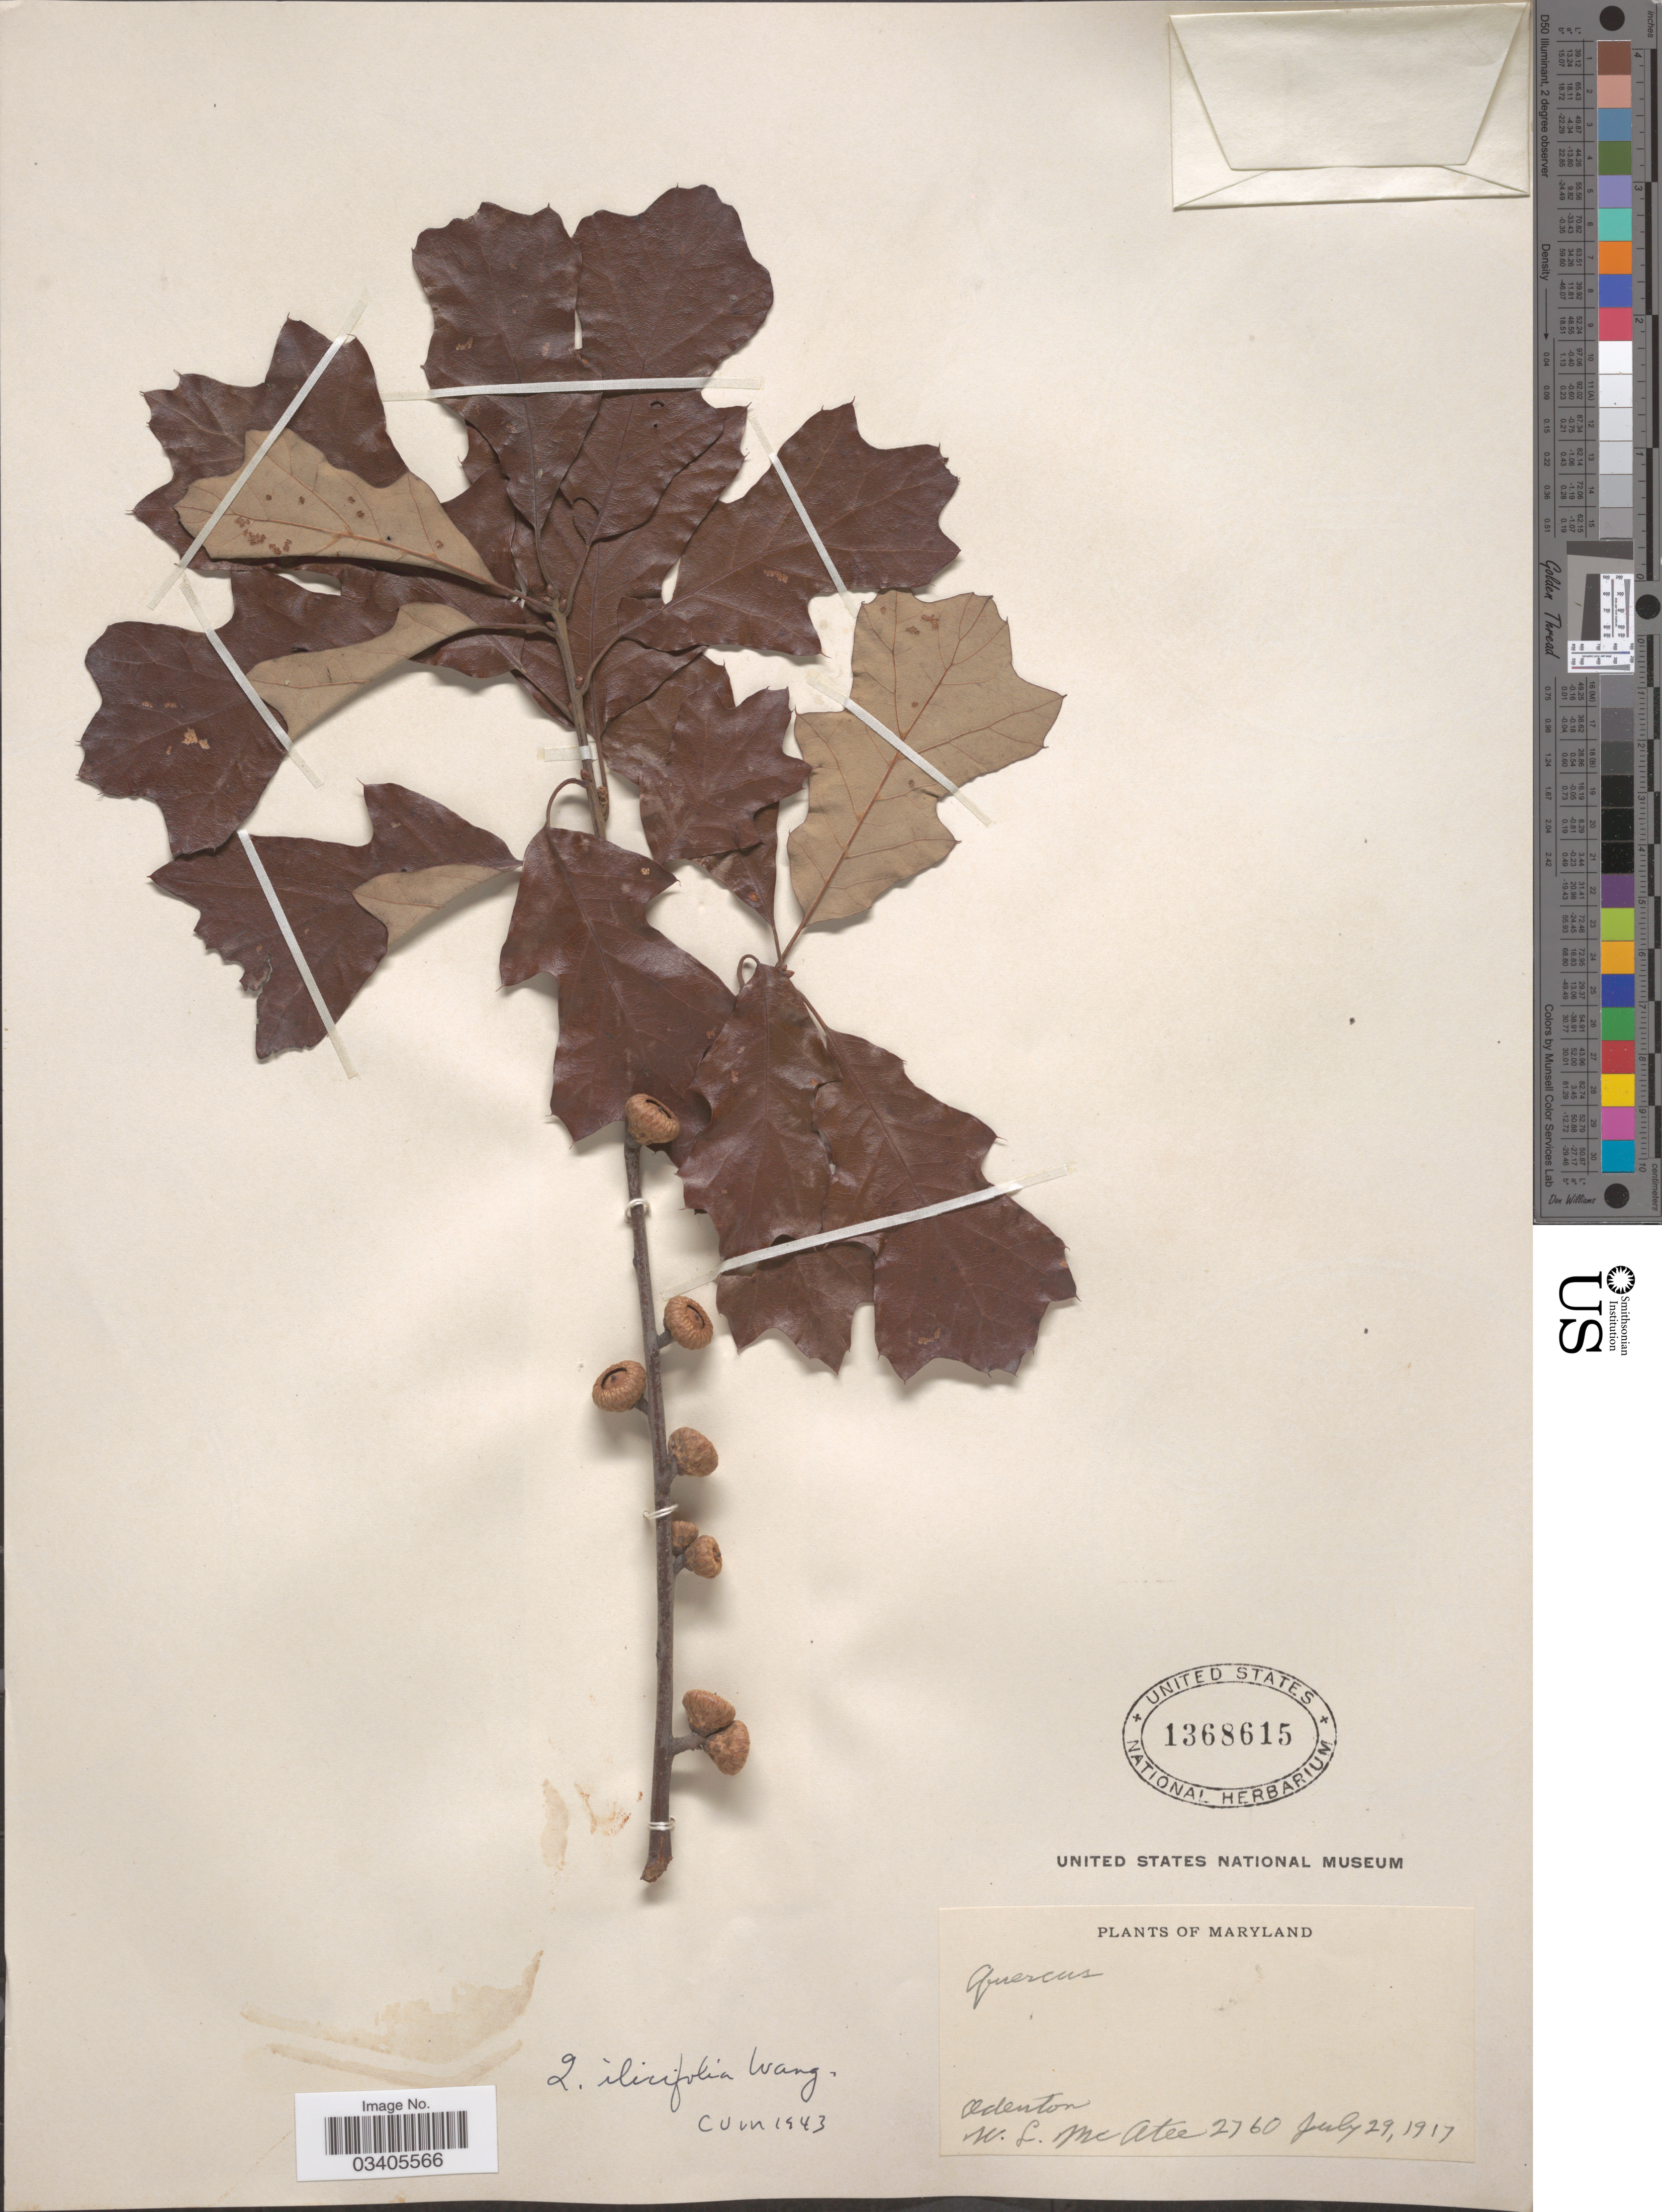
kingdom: Plantae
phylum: Tracheophyta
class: Magnoliopsida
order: Fagales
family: Fagaceae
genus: Quercus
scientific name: Quercus ilicifolia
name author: Wangenh.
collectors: W. McAtee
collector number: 2760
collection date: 1917-07-29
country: United States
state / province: Maryland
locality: Odenton.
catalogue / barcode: US 1368615